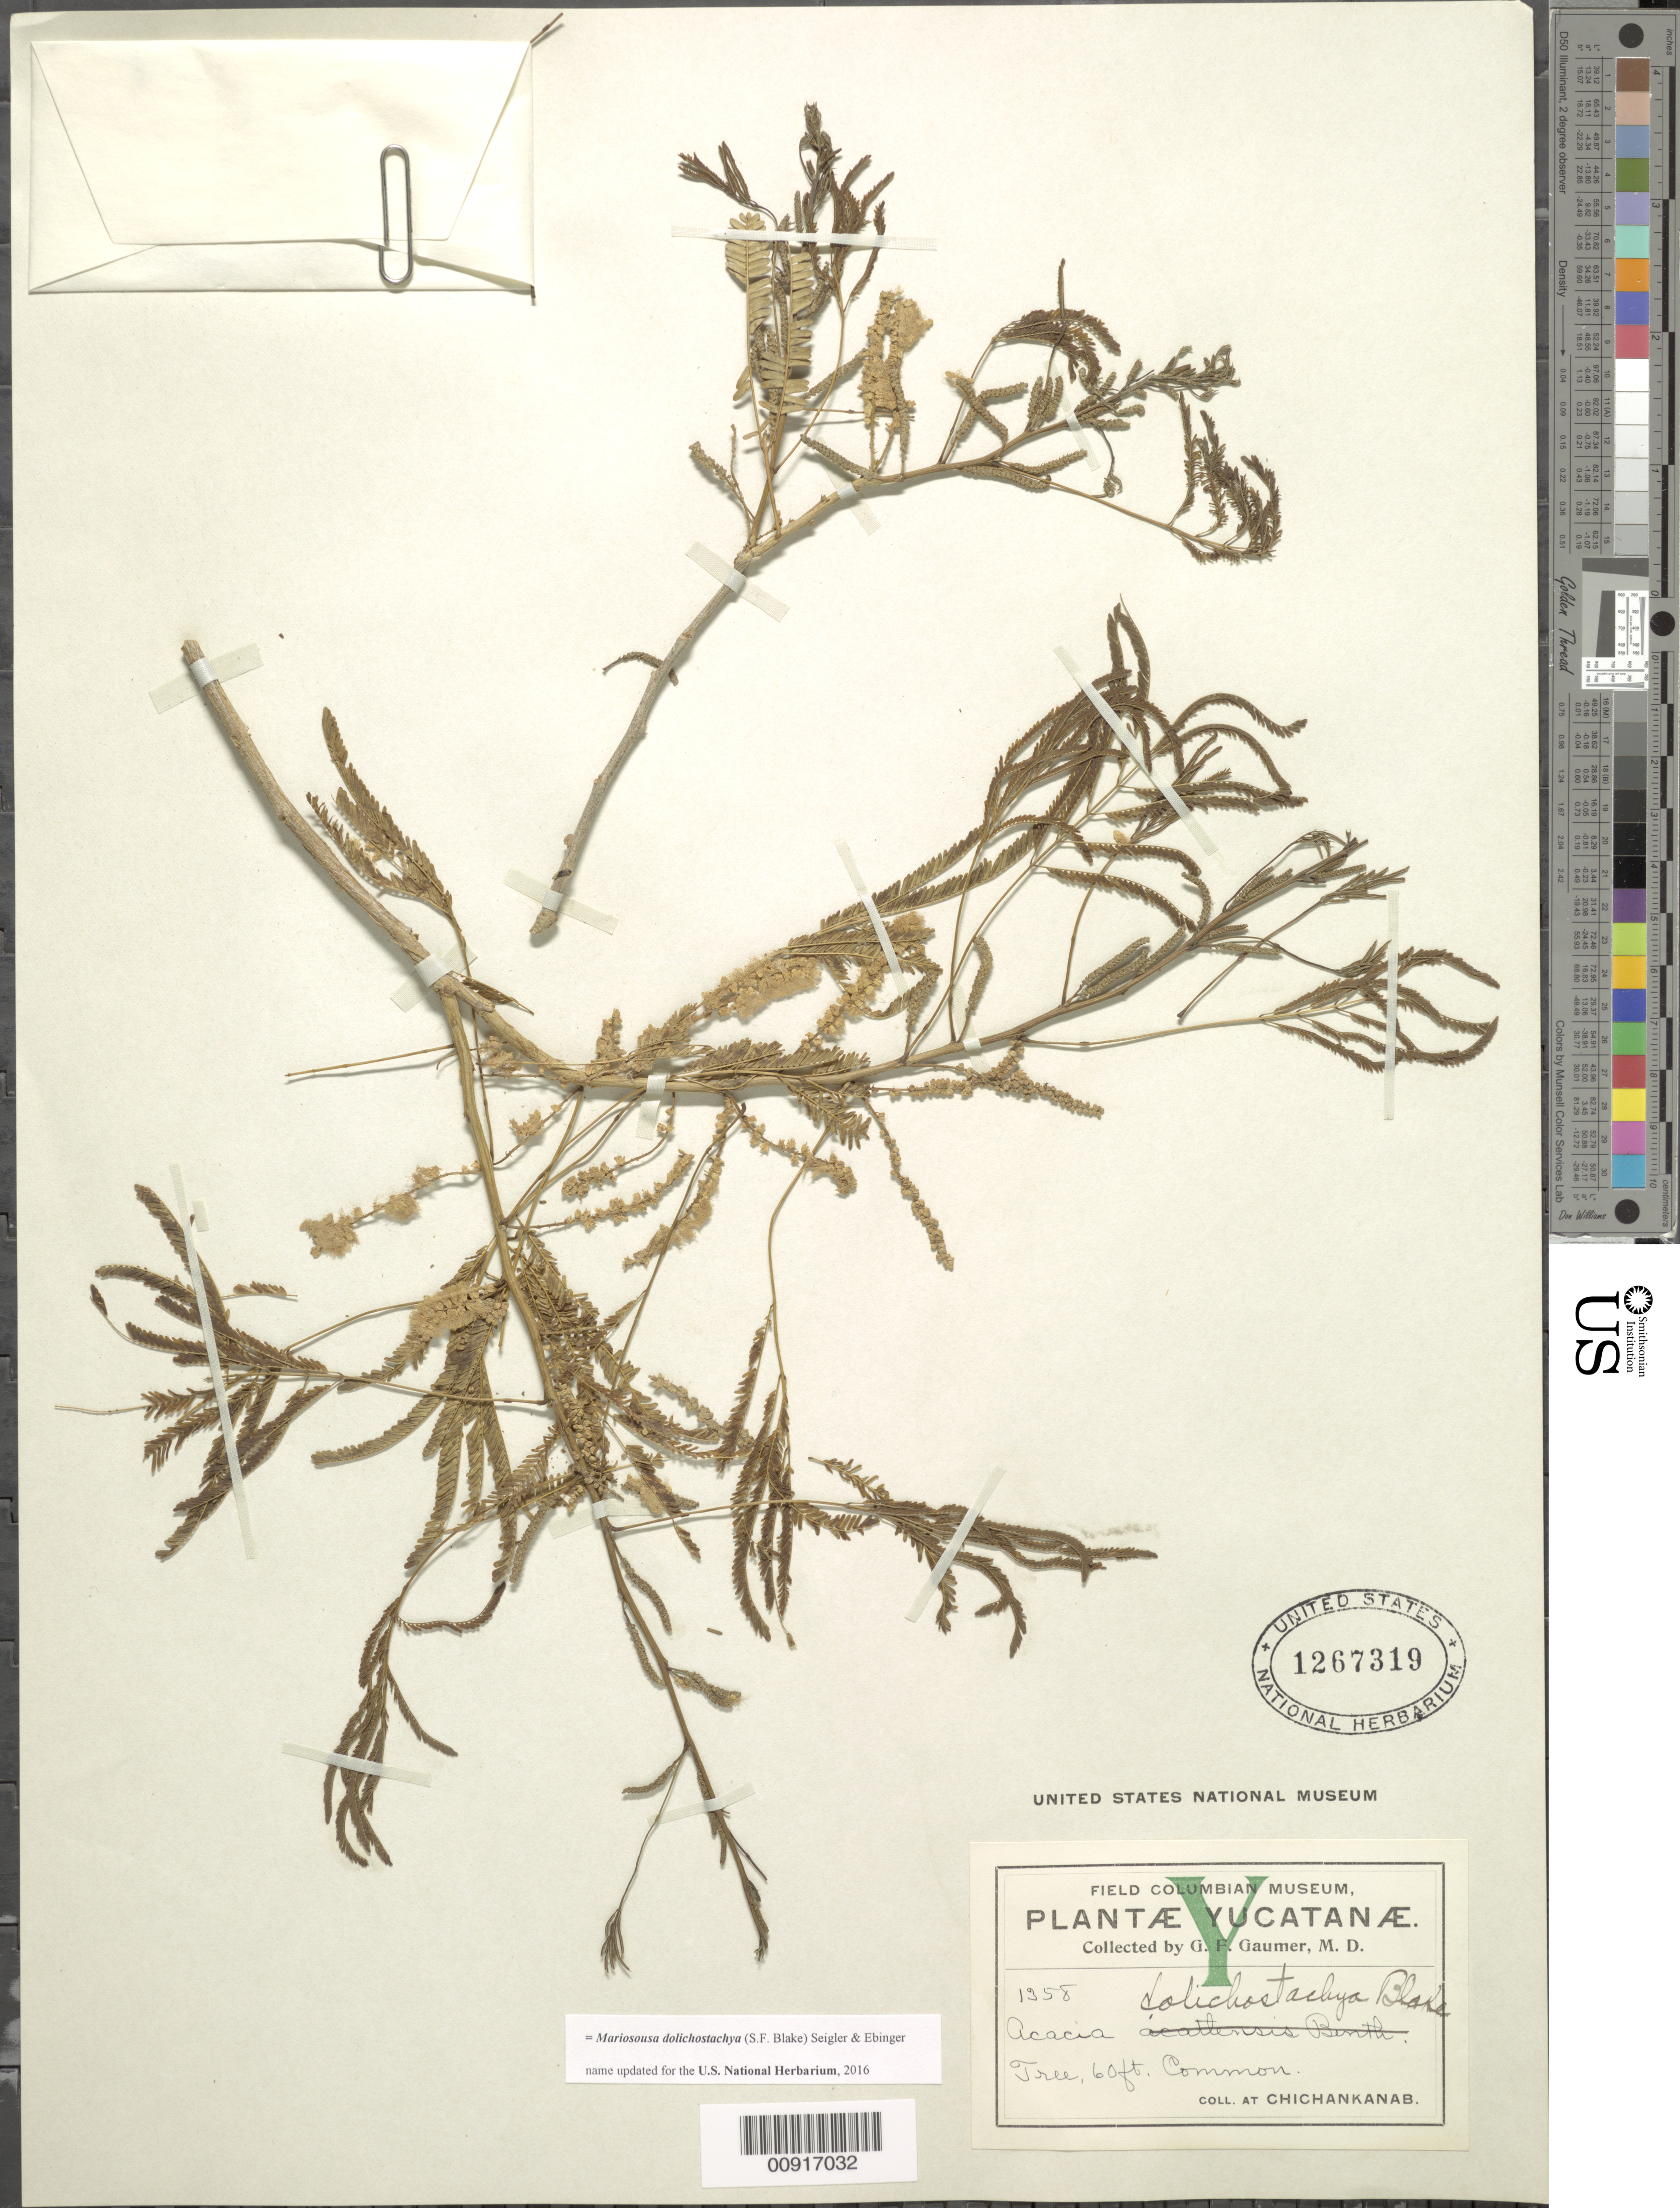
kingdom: Plantae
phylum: Tracheophyta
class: Magnoliopsida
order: Fabales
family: Fabaceae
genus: Mariosousa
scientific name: Mariosousa dolichostachya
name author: (S.F. Blake) Seigler & Ebinger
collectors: G. F. Gaumer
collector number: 1358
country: Mexico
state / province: Yucatán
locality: Chichankanab.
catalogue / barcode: US 1267319